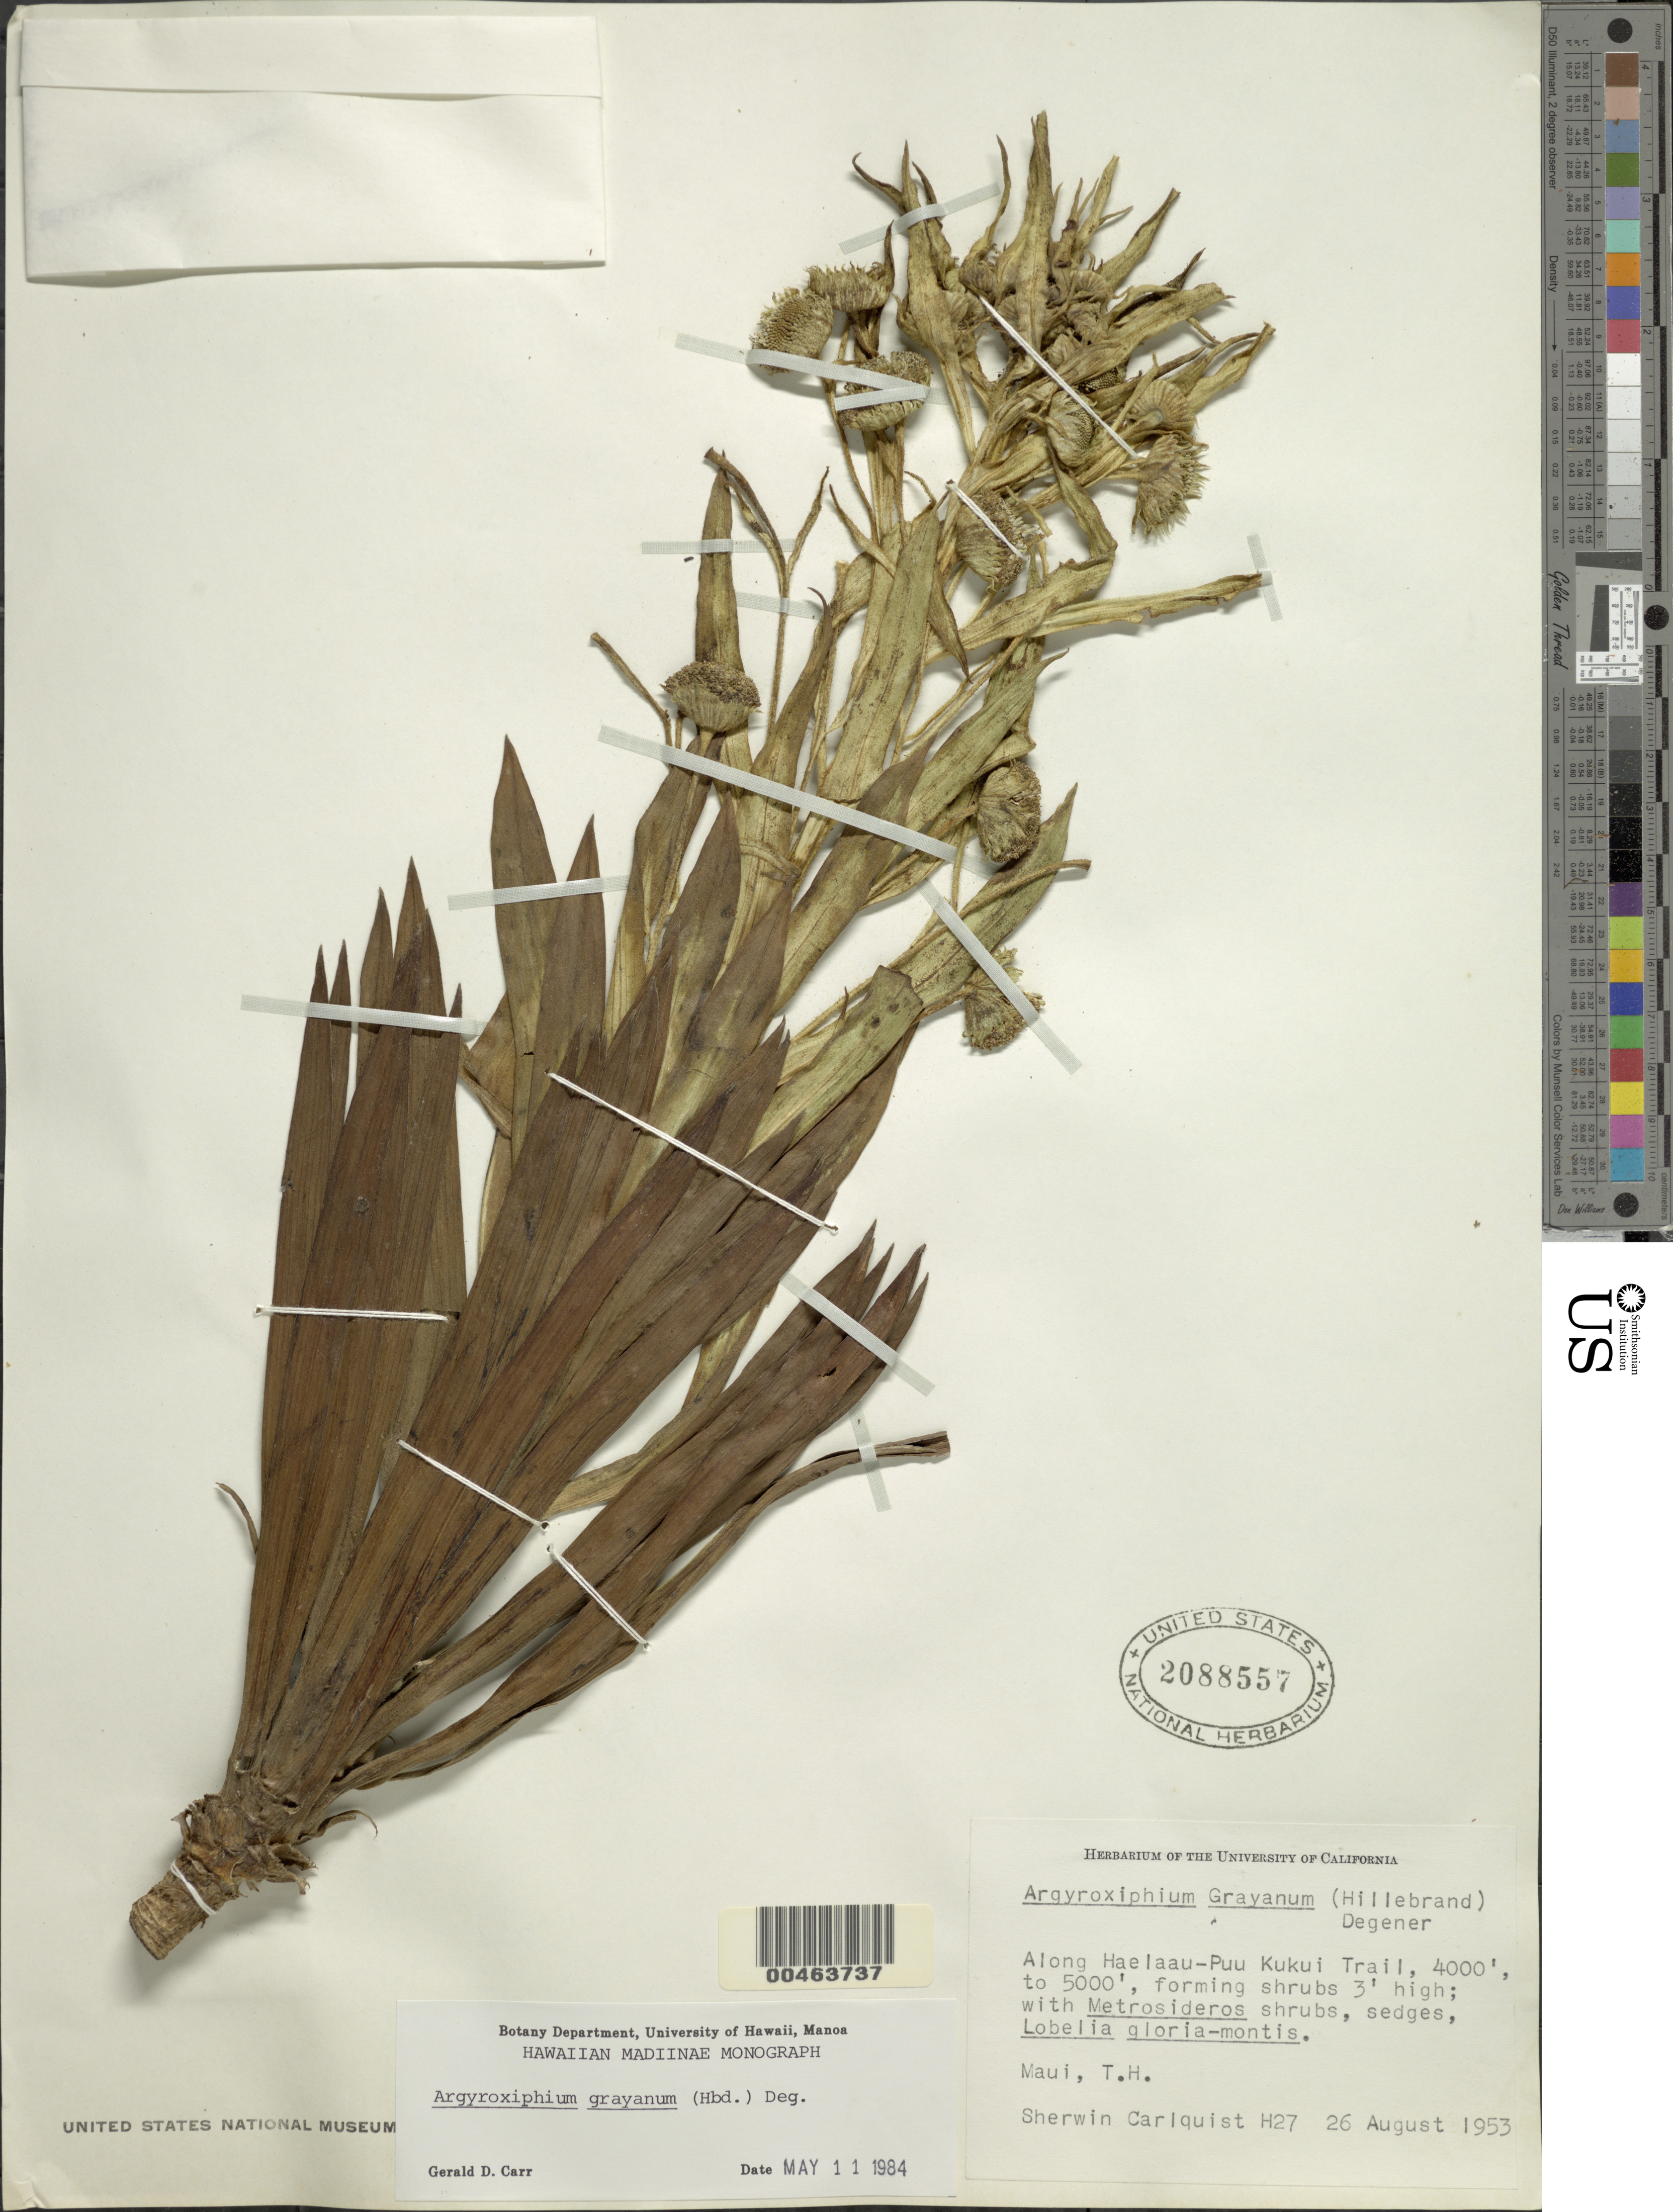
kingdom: Plantae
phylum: Tracheophyta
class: Magnoliopsida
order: Asterales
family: Asteraceae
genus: Argyroxiphium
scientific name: Argyroxiphium grayanum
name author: (Hillebr.) O. Deg.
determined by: Carr, G. D.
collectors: S. Carlquist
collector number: H27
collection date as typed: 26 Aug 1953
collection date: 1953-08-26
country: United States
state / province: Hawaii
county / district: Maui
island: Maui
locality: Along Haelaau-Puu Kukui Trail.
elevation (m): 1219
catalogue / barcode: US 2088557